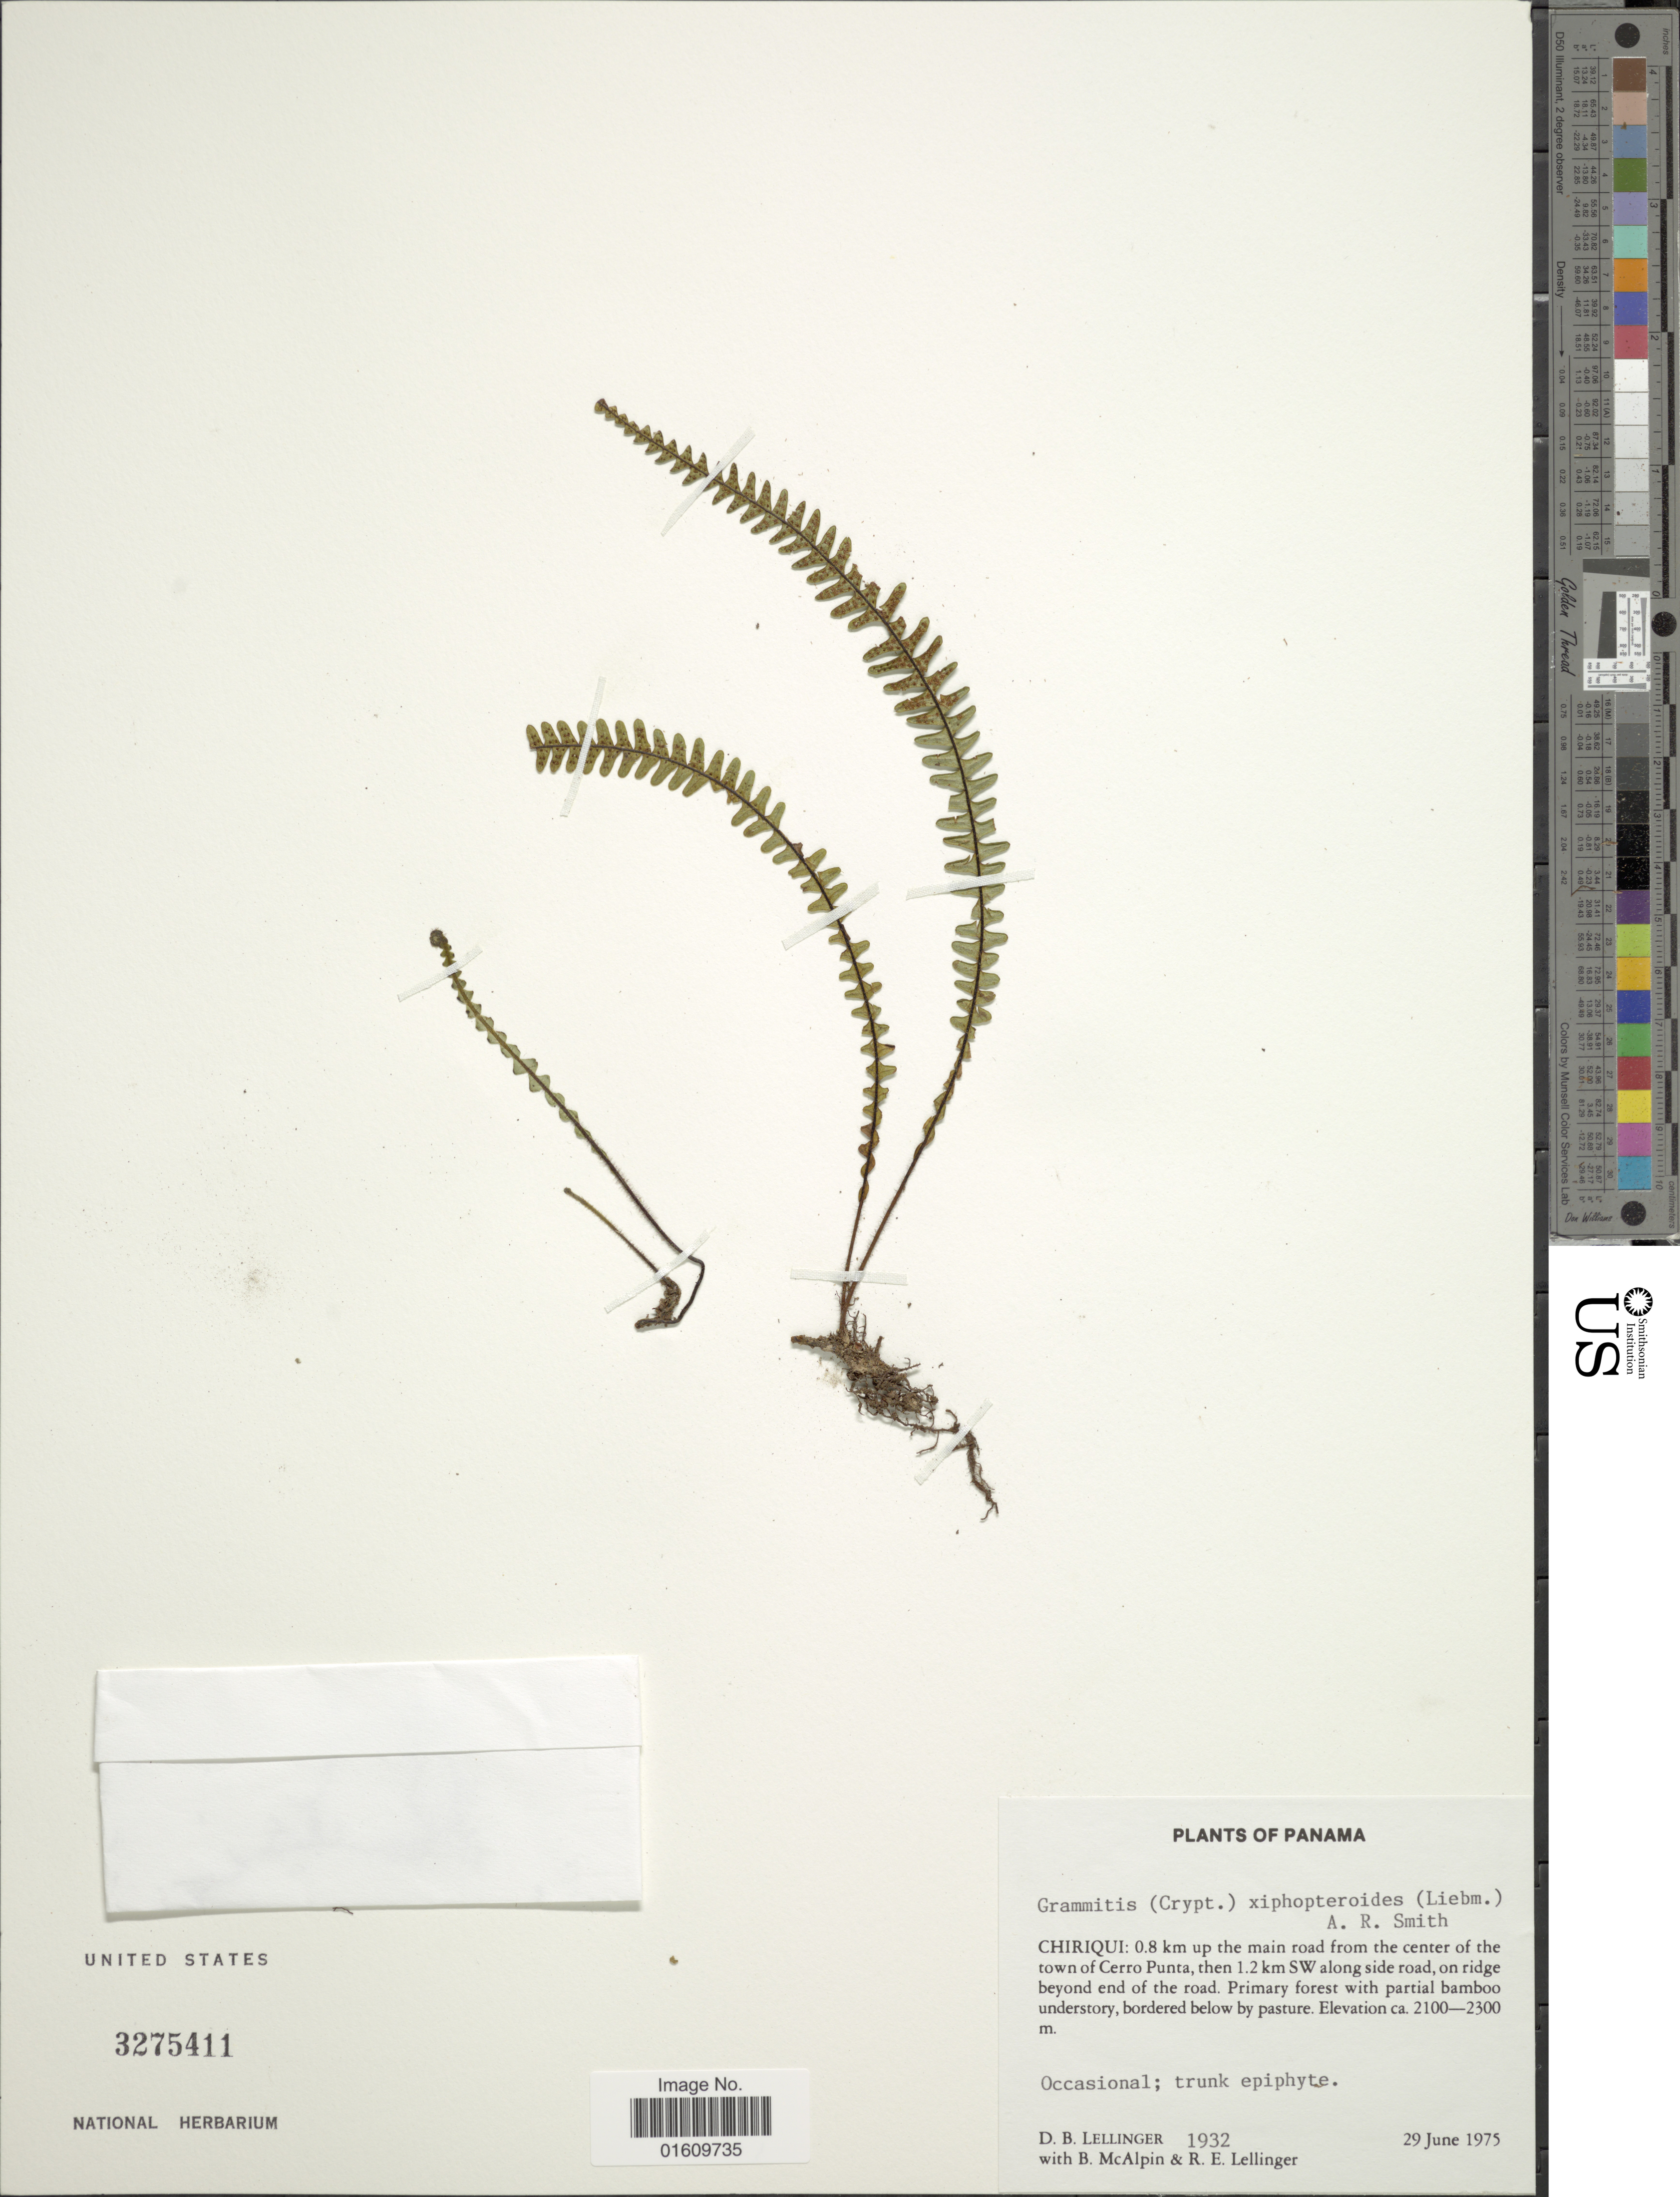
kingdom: Plantae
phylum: Tracheophyta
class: Polypodiopsida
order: Polypodiales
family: Polypodiaceae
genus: Melpomene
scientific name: Melpomene xiphopteroides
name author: (Liebm.) A.R. Sm. & R.C. Moran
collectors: D. B. Lellinger, B. McAlpin & R. E. Lellinger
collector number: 1932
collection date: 1975-06-29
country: Panama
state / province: Chiriqui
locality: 0.8 km up the main road from the center of the town of Cerro Punta, then 1.2 km SW along side road, on ridge beyond end of the road.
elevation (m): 2100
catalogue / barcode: US 3275411